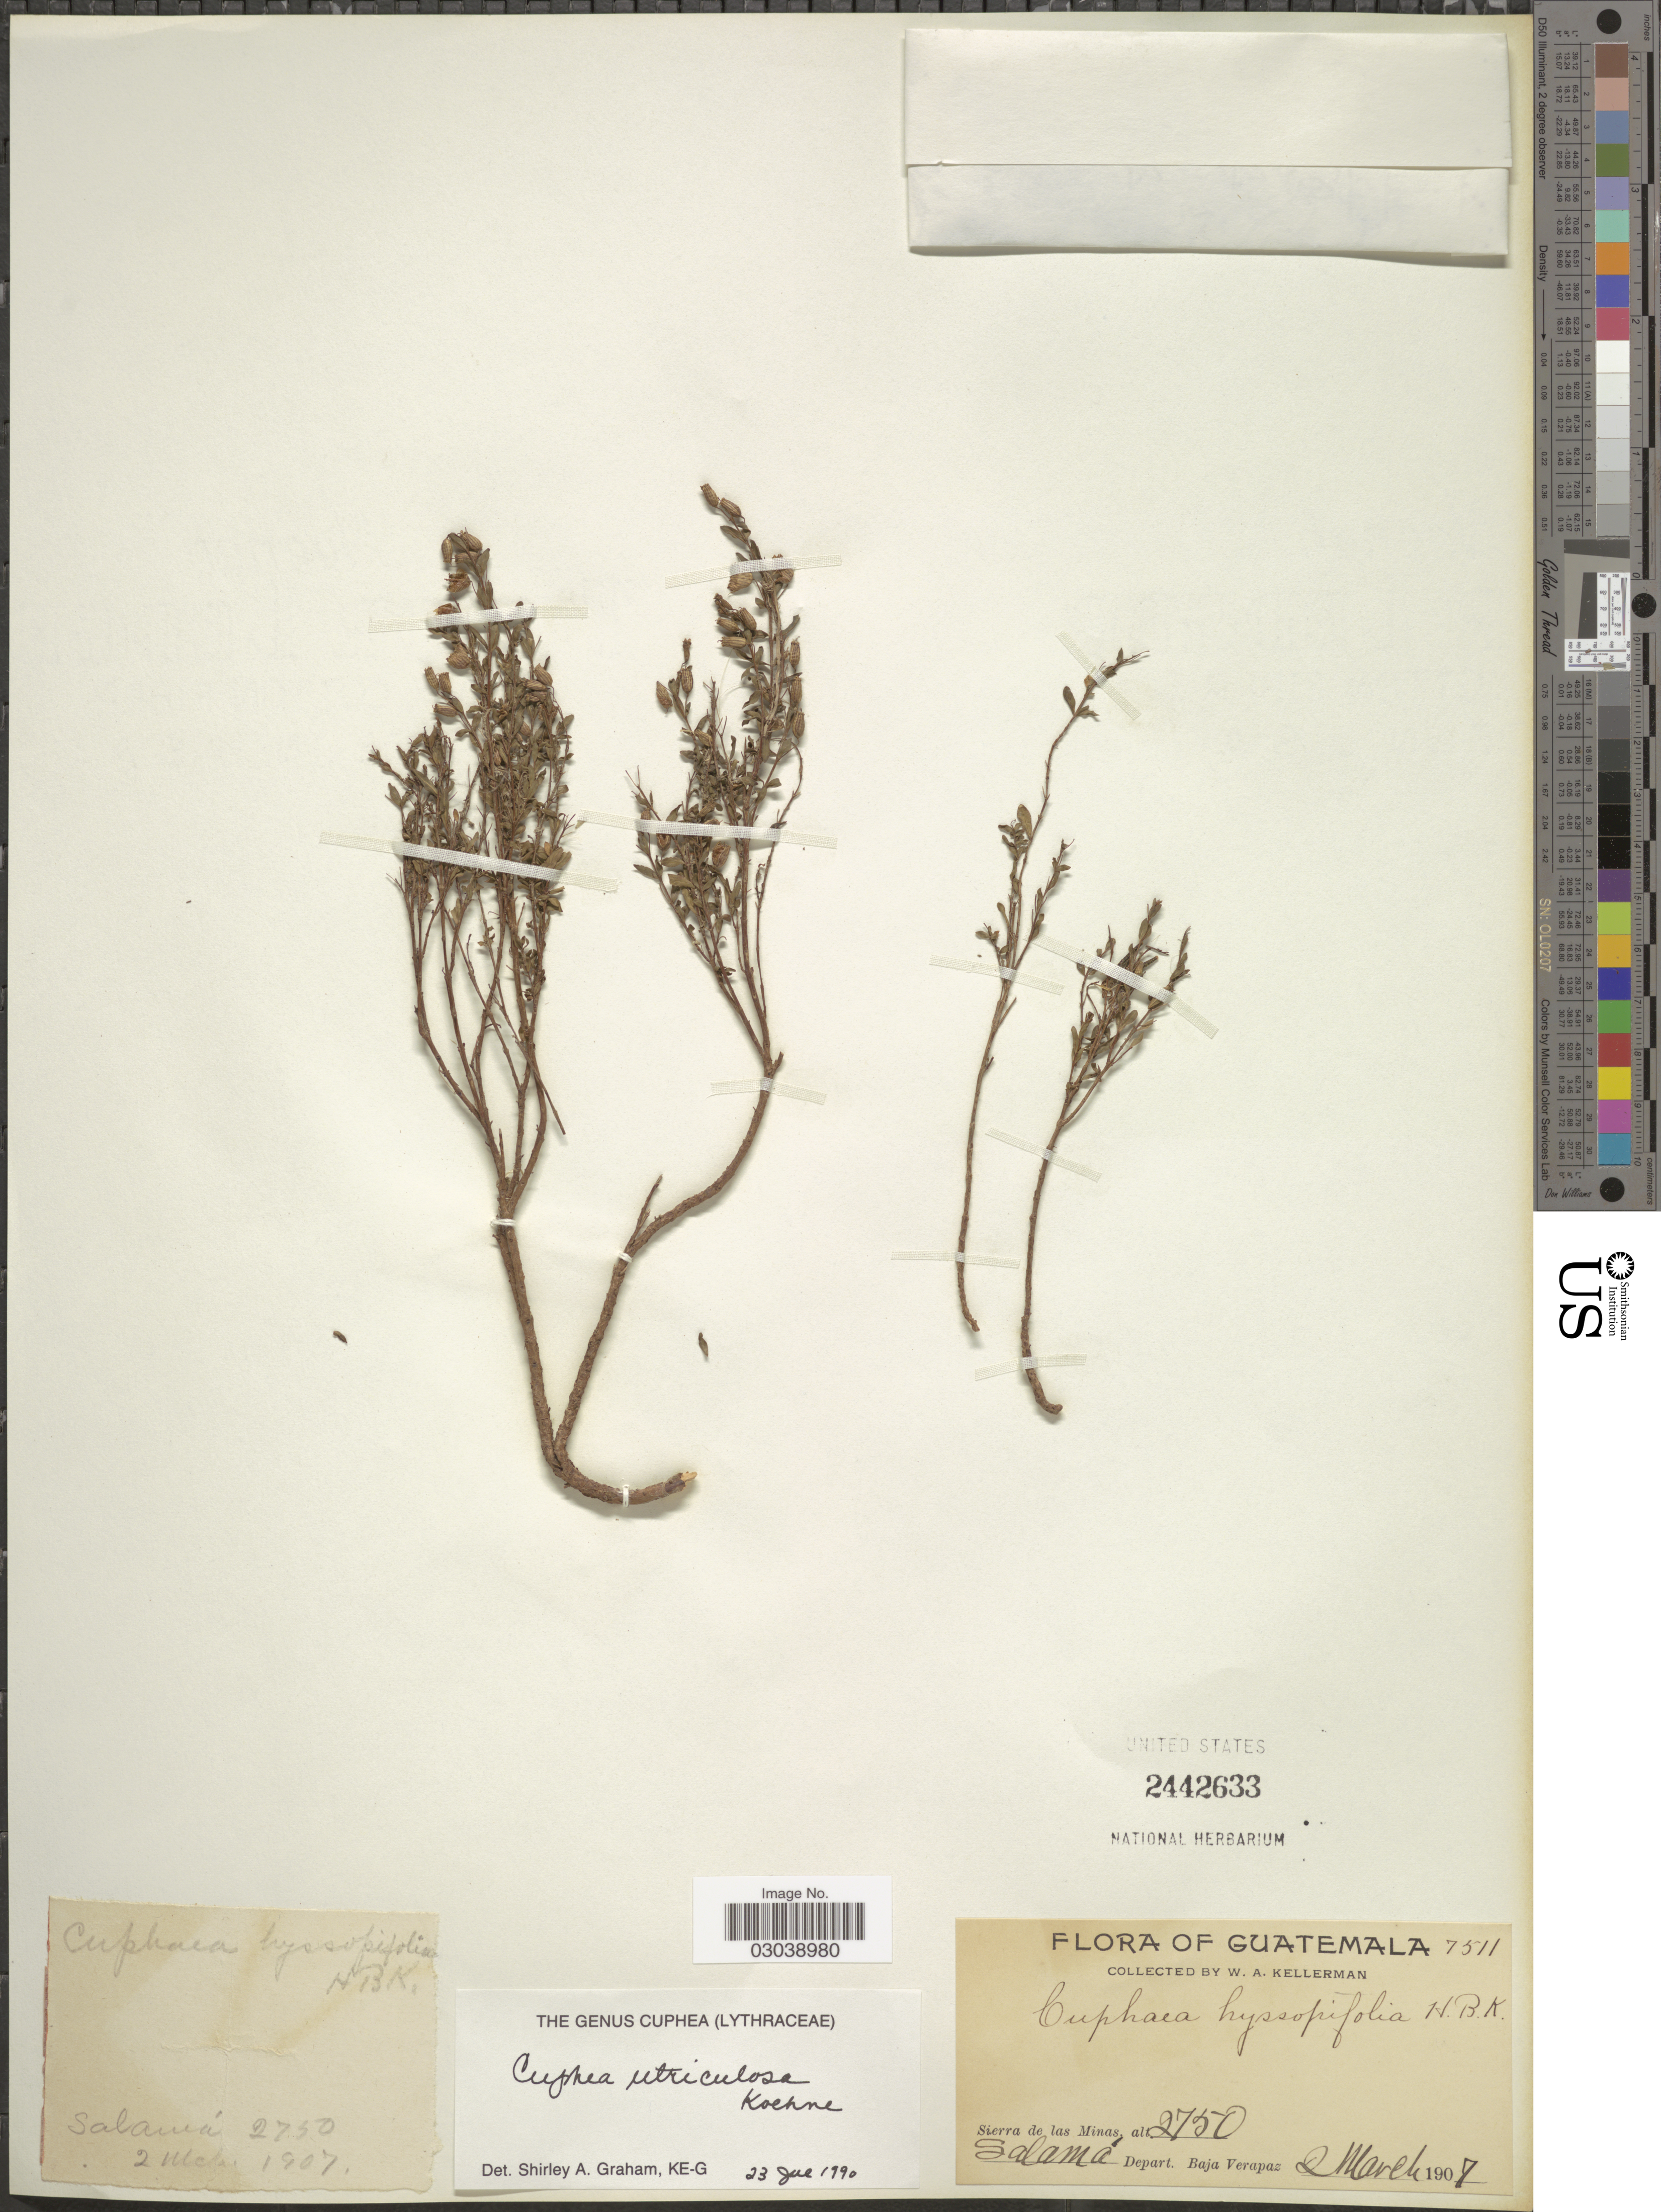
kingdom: Plantae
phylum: Tracheophyta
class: Magnoliopsida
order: Myrtales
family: Lythraceae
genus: Cuphea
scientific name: Cuphea utriculosa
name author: Koehne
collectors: W. Kellerman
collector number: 7511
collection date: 1907-03-02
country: Guatemala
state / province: Baja Verapaz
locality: Sierra de las MInas, Salamá, Depart. Baja Verapaz.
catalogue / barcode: US 2442633